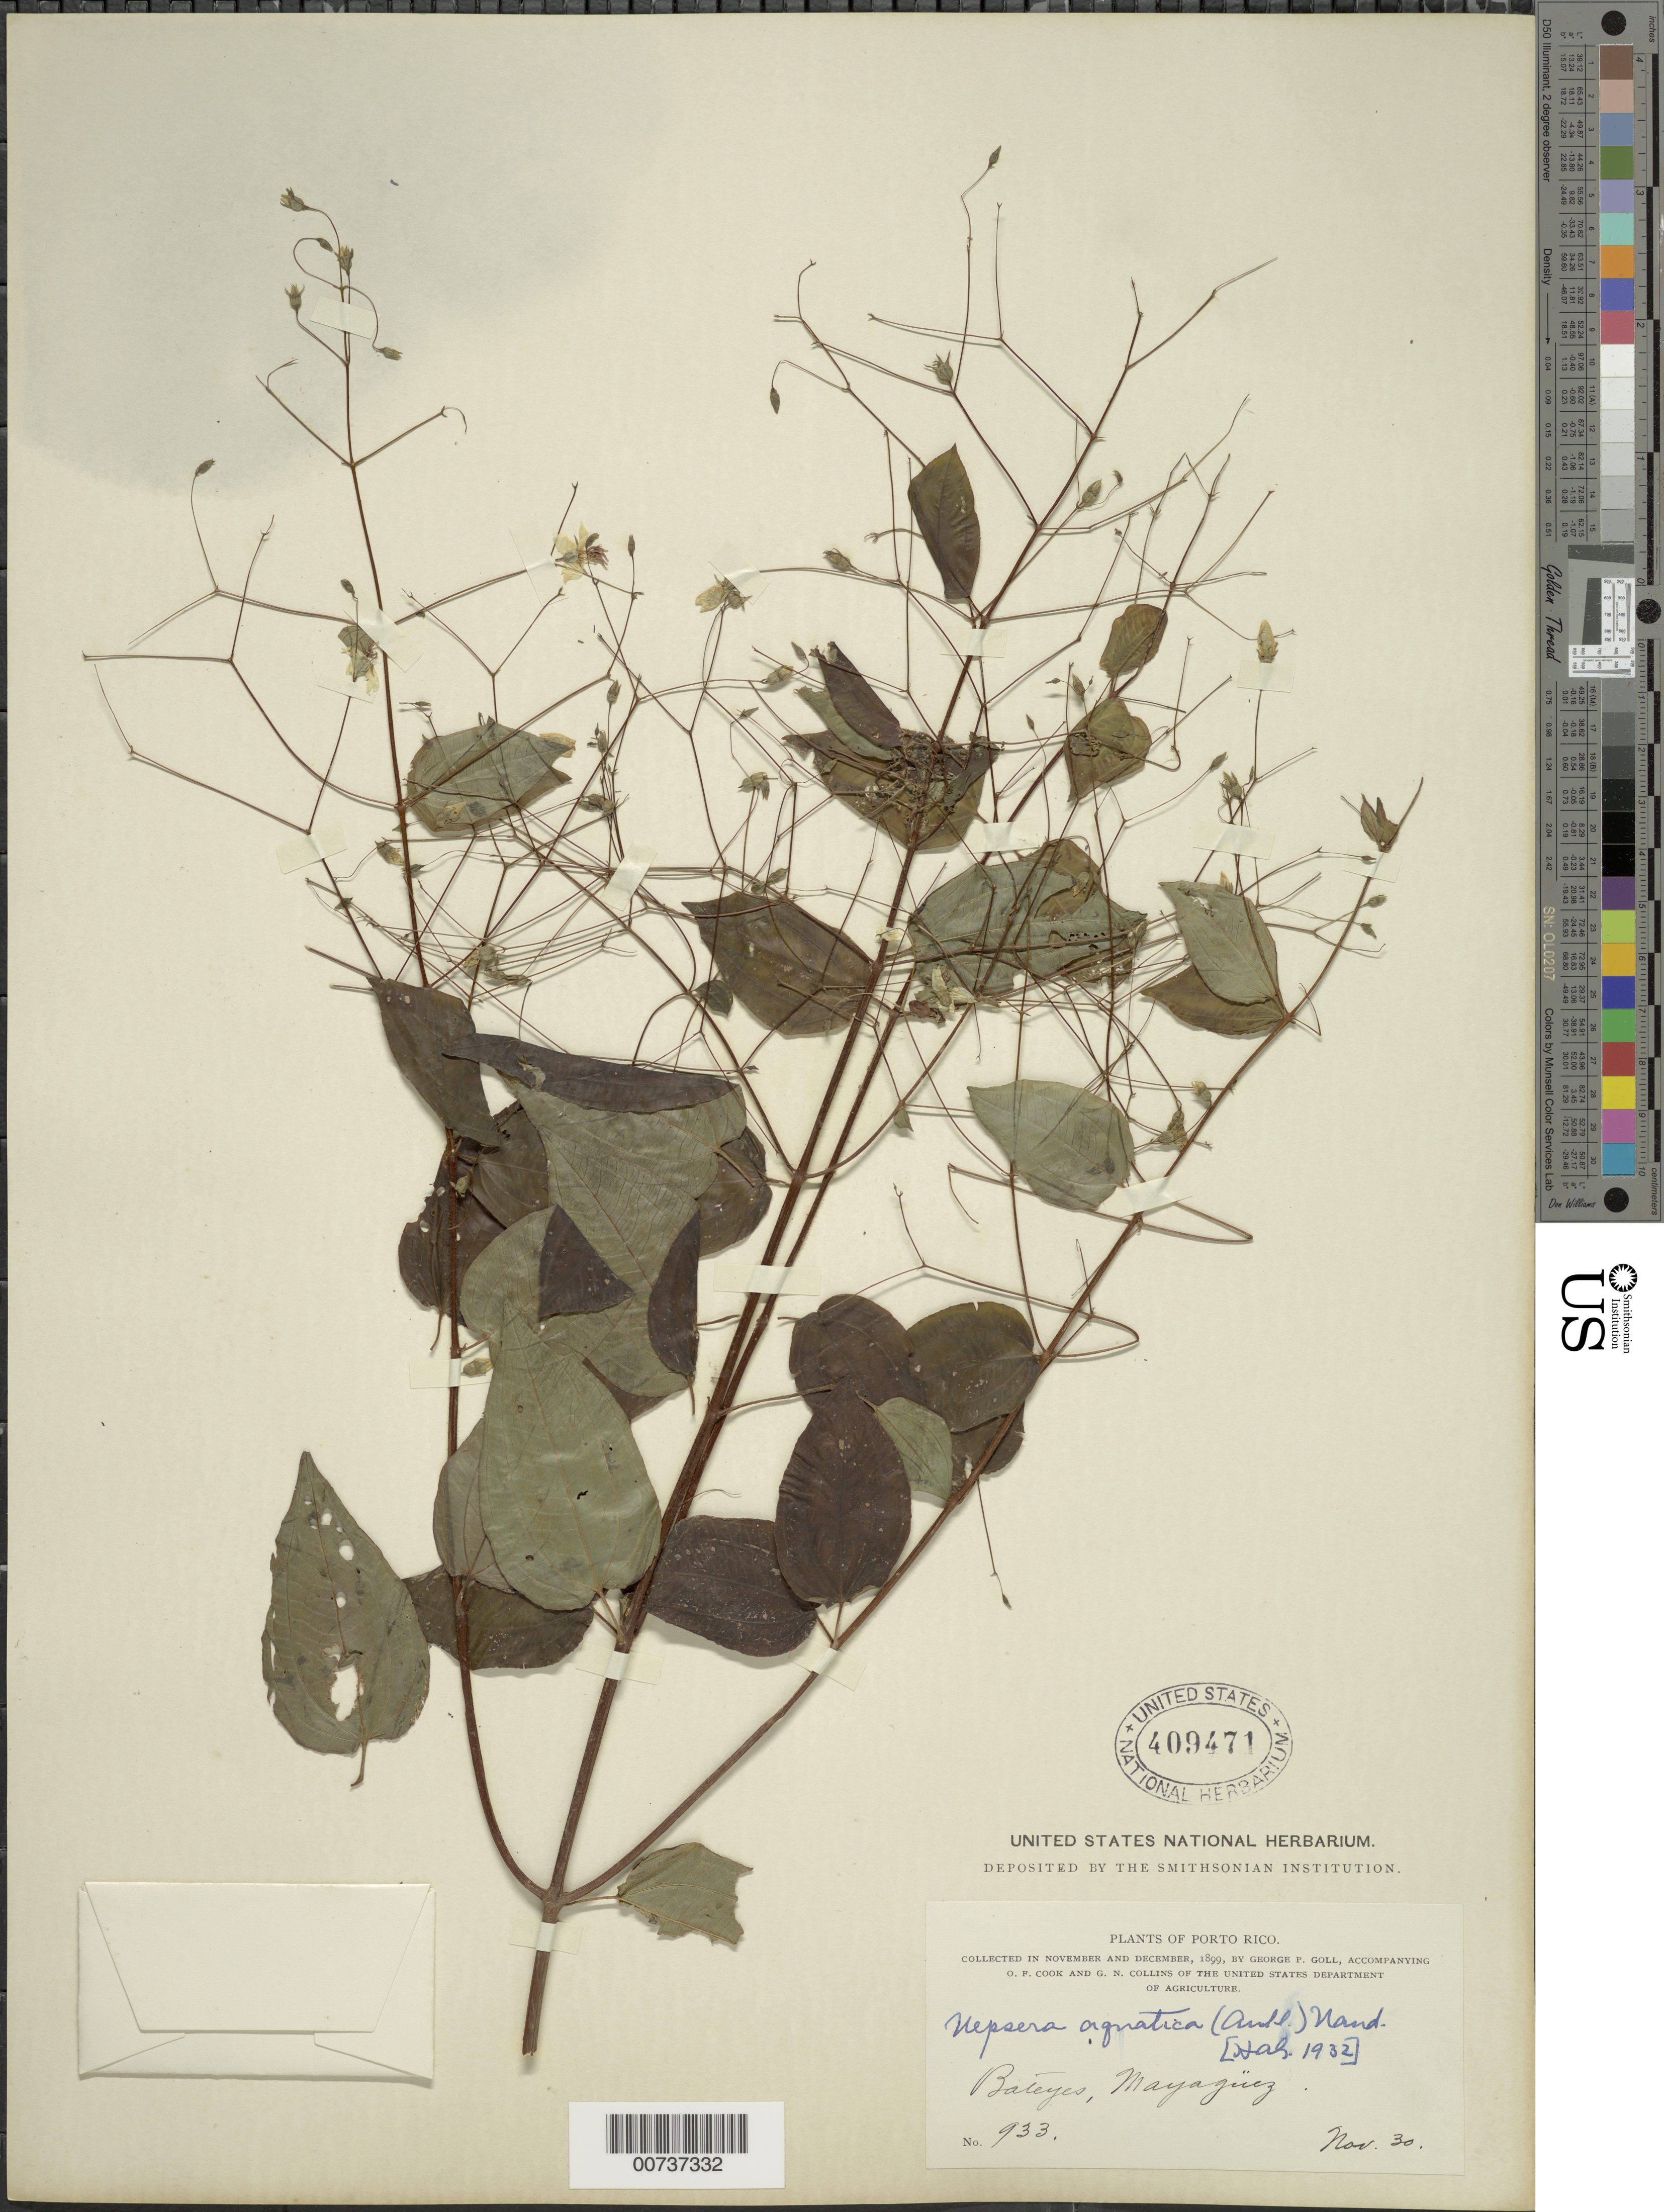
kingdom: Plantae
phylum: Tracheophyta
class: Magnoliopsida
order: Myrtales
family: Melastomataceae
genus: Nepsera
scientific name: Nepsera aquatica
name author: (Aubl.) Naudin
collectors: G. Goll, R. Cook & G. N. Collins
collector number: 933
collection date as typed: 30 Nov 1899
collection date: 1899-11-30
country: Puerto Rico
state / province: Mayagüez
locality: Bateyes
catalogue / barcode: US 409471